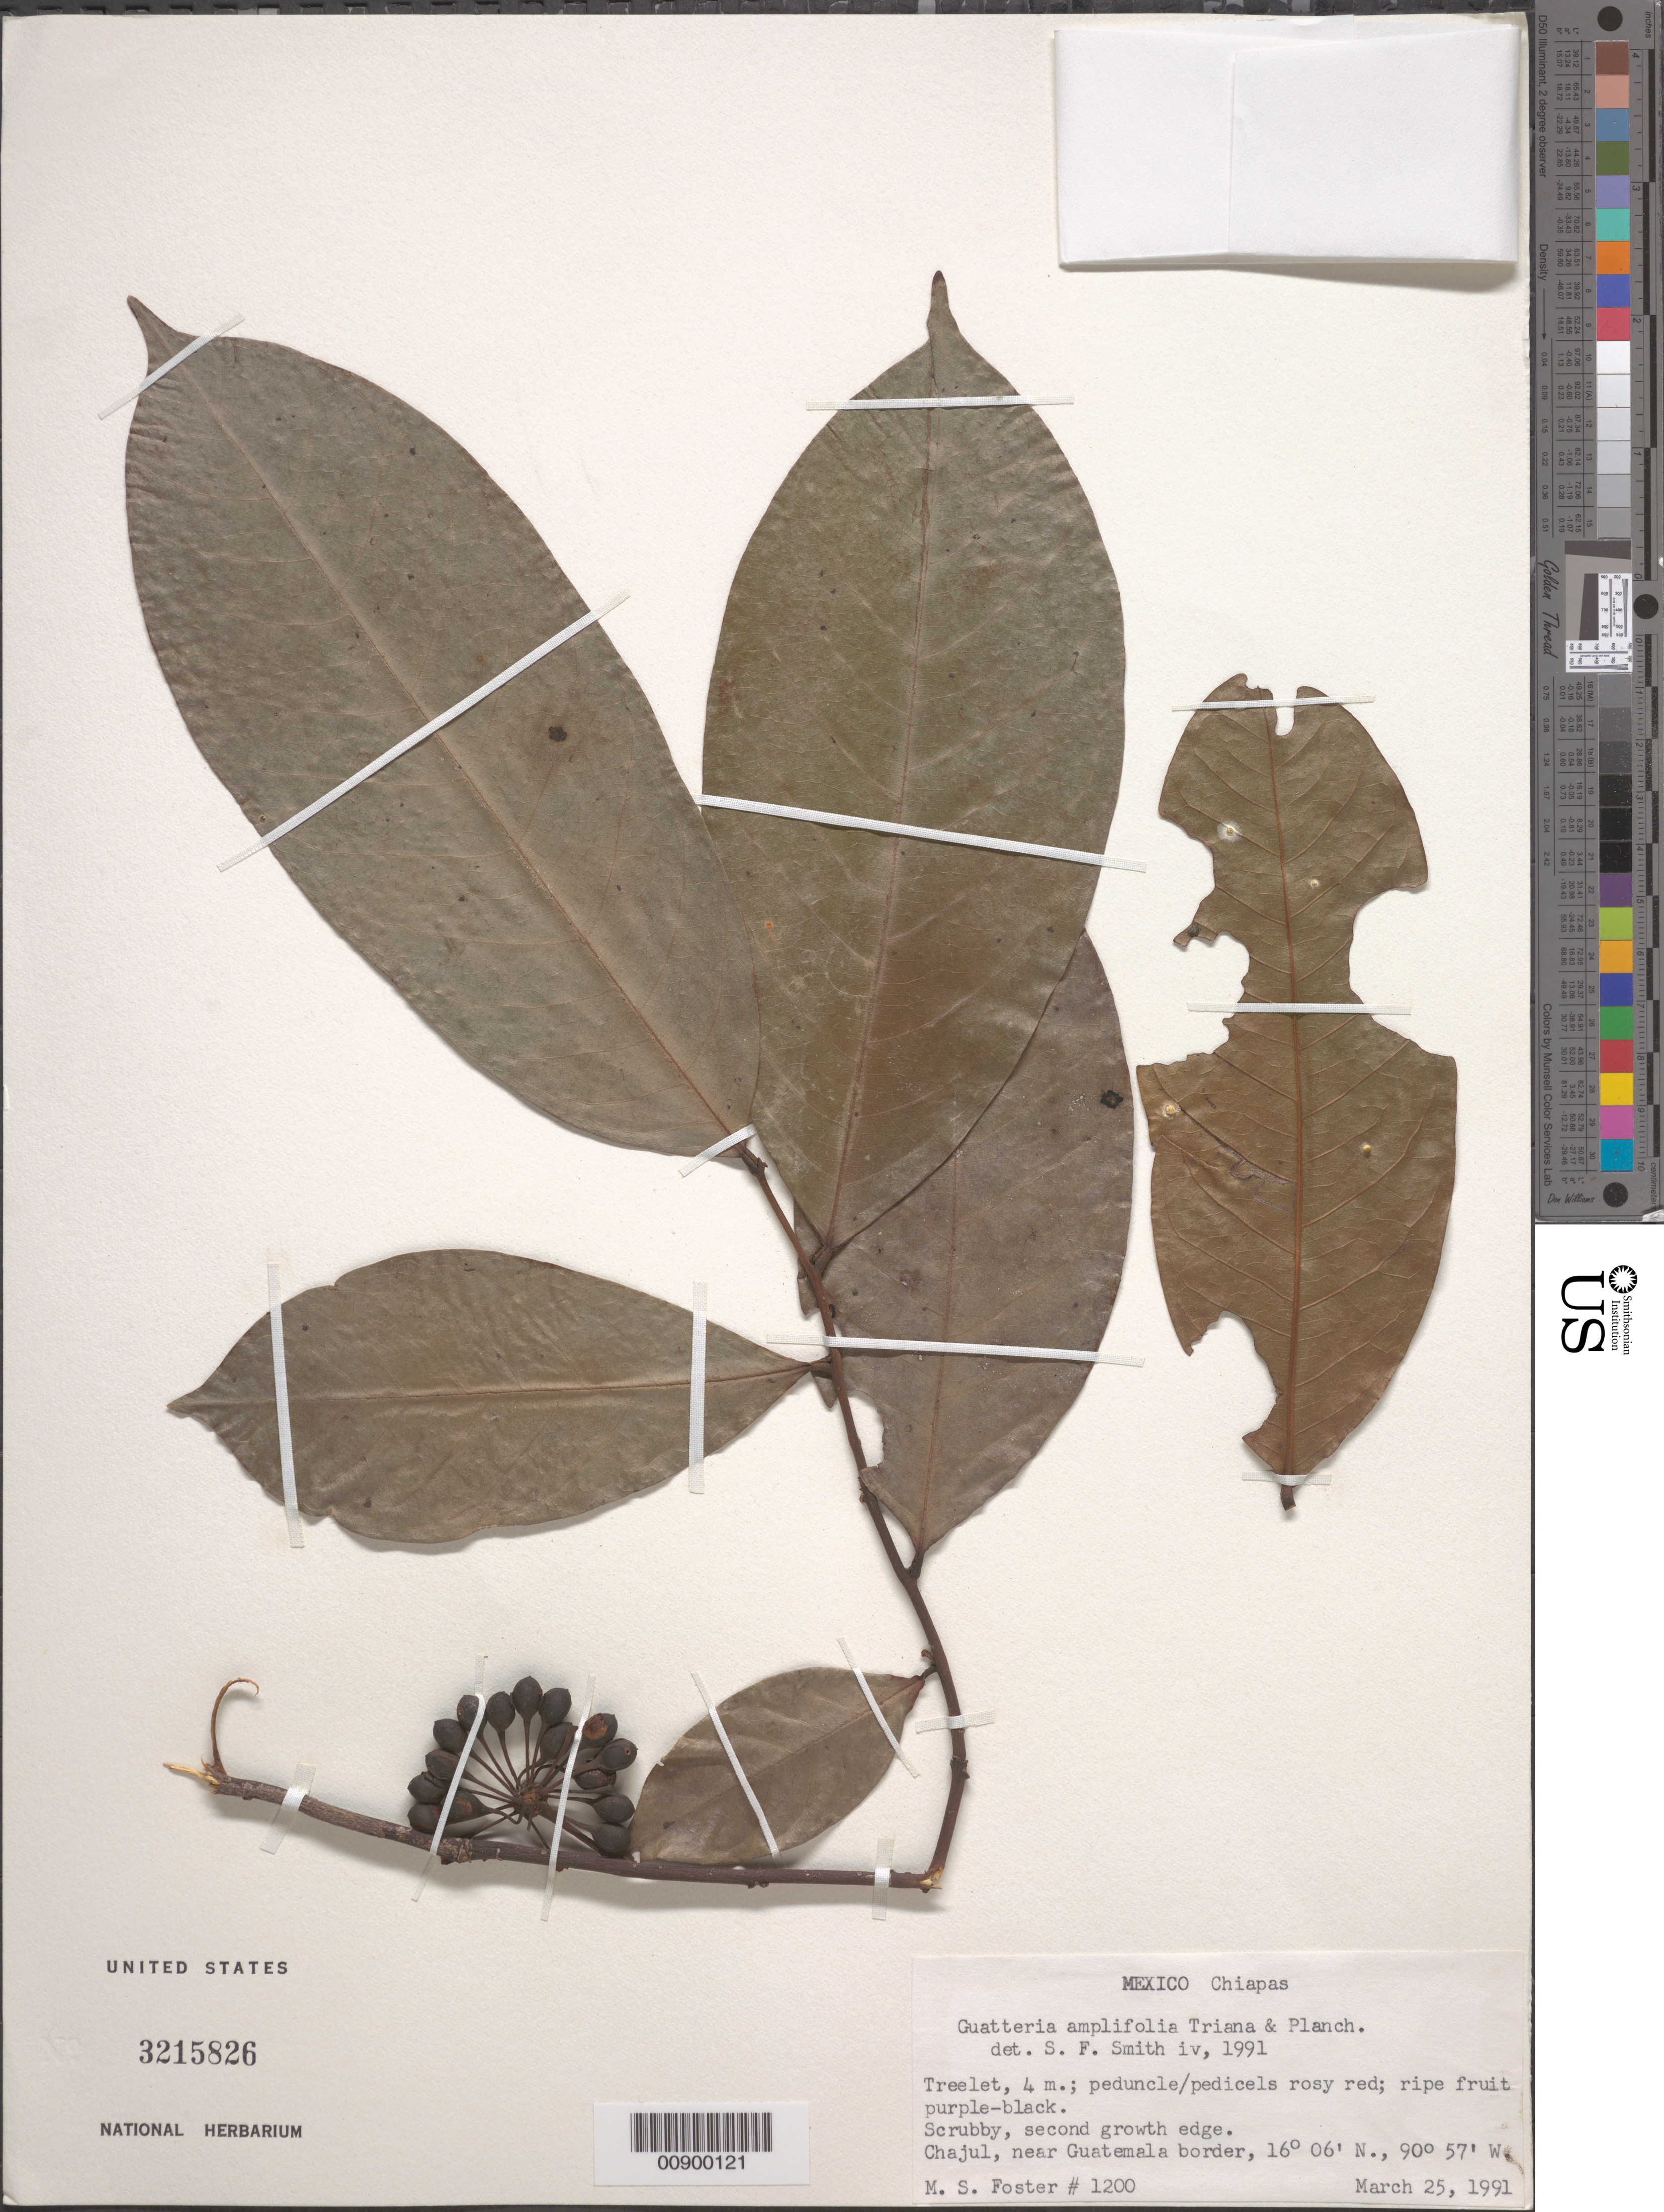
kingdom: Plantae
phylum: Tracheophyta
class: Magnoliopsida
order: Magnoliales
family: Annonaceae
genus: Guatteria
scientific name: Guatteria amplifolia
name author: Triana & Planch.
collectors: M. S. Foster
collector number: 1200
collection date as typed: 25 Mar 1991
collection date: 1991-03-25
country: Mexico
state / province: Chiapas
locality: Chiapas: Chajul, near Guatemala border.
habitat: Scrubby, second growth edge.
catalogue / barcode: US 3215826